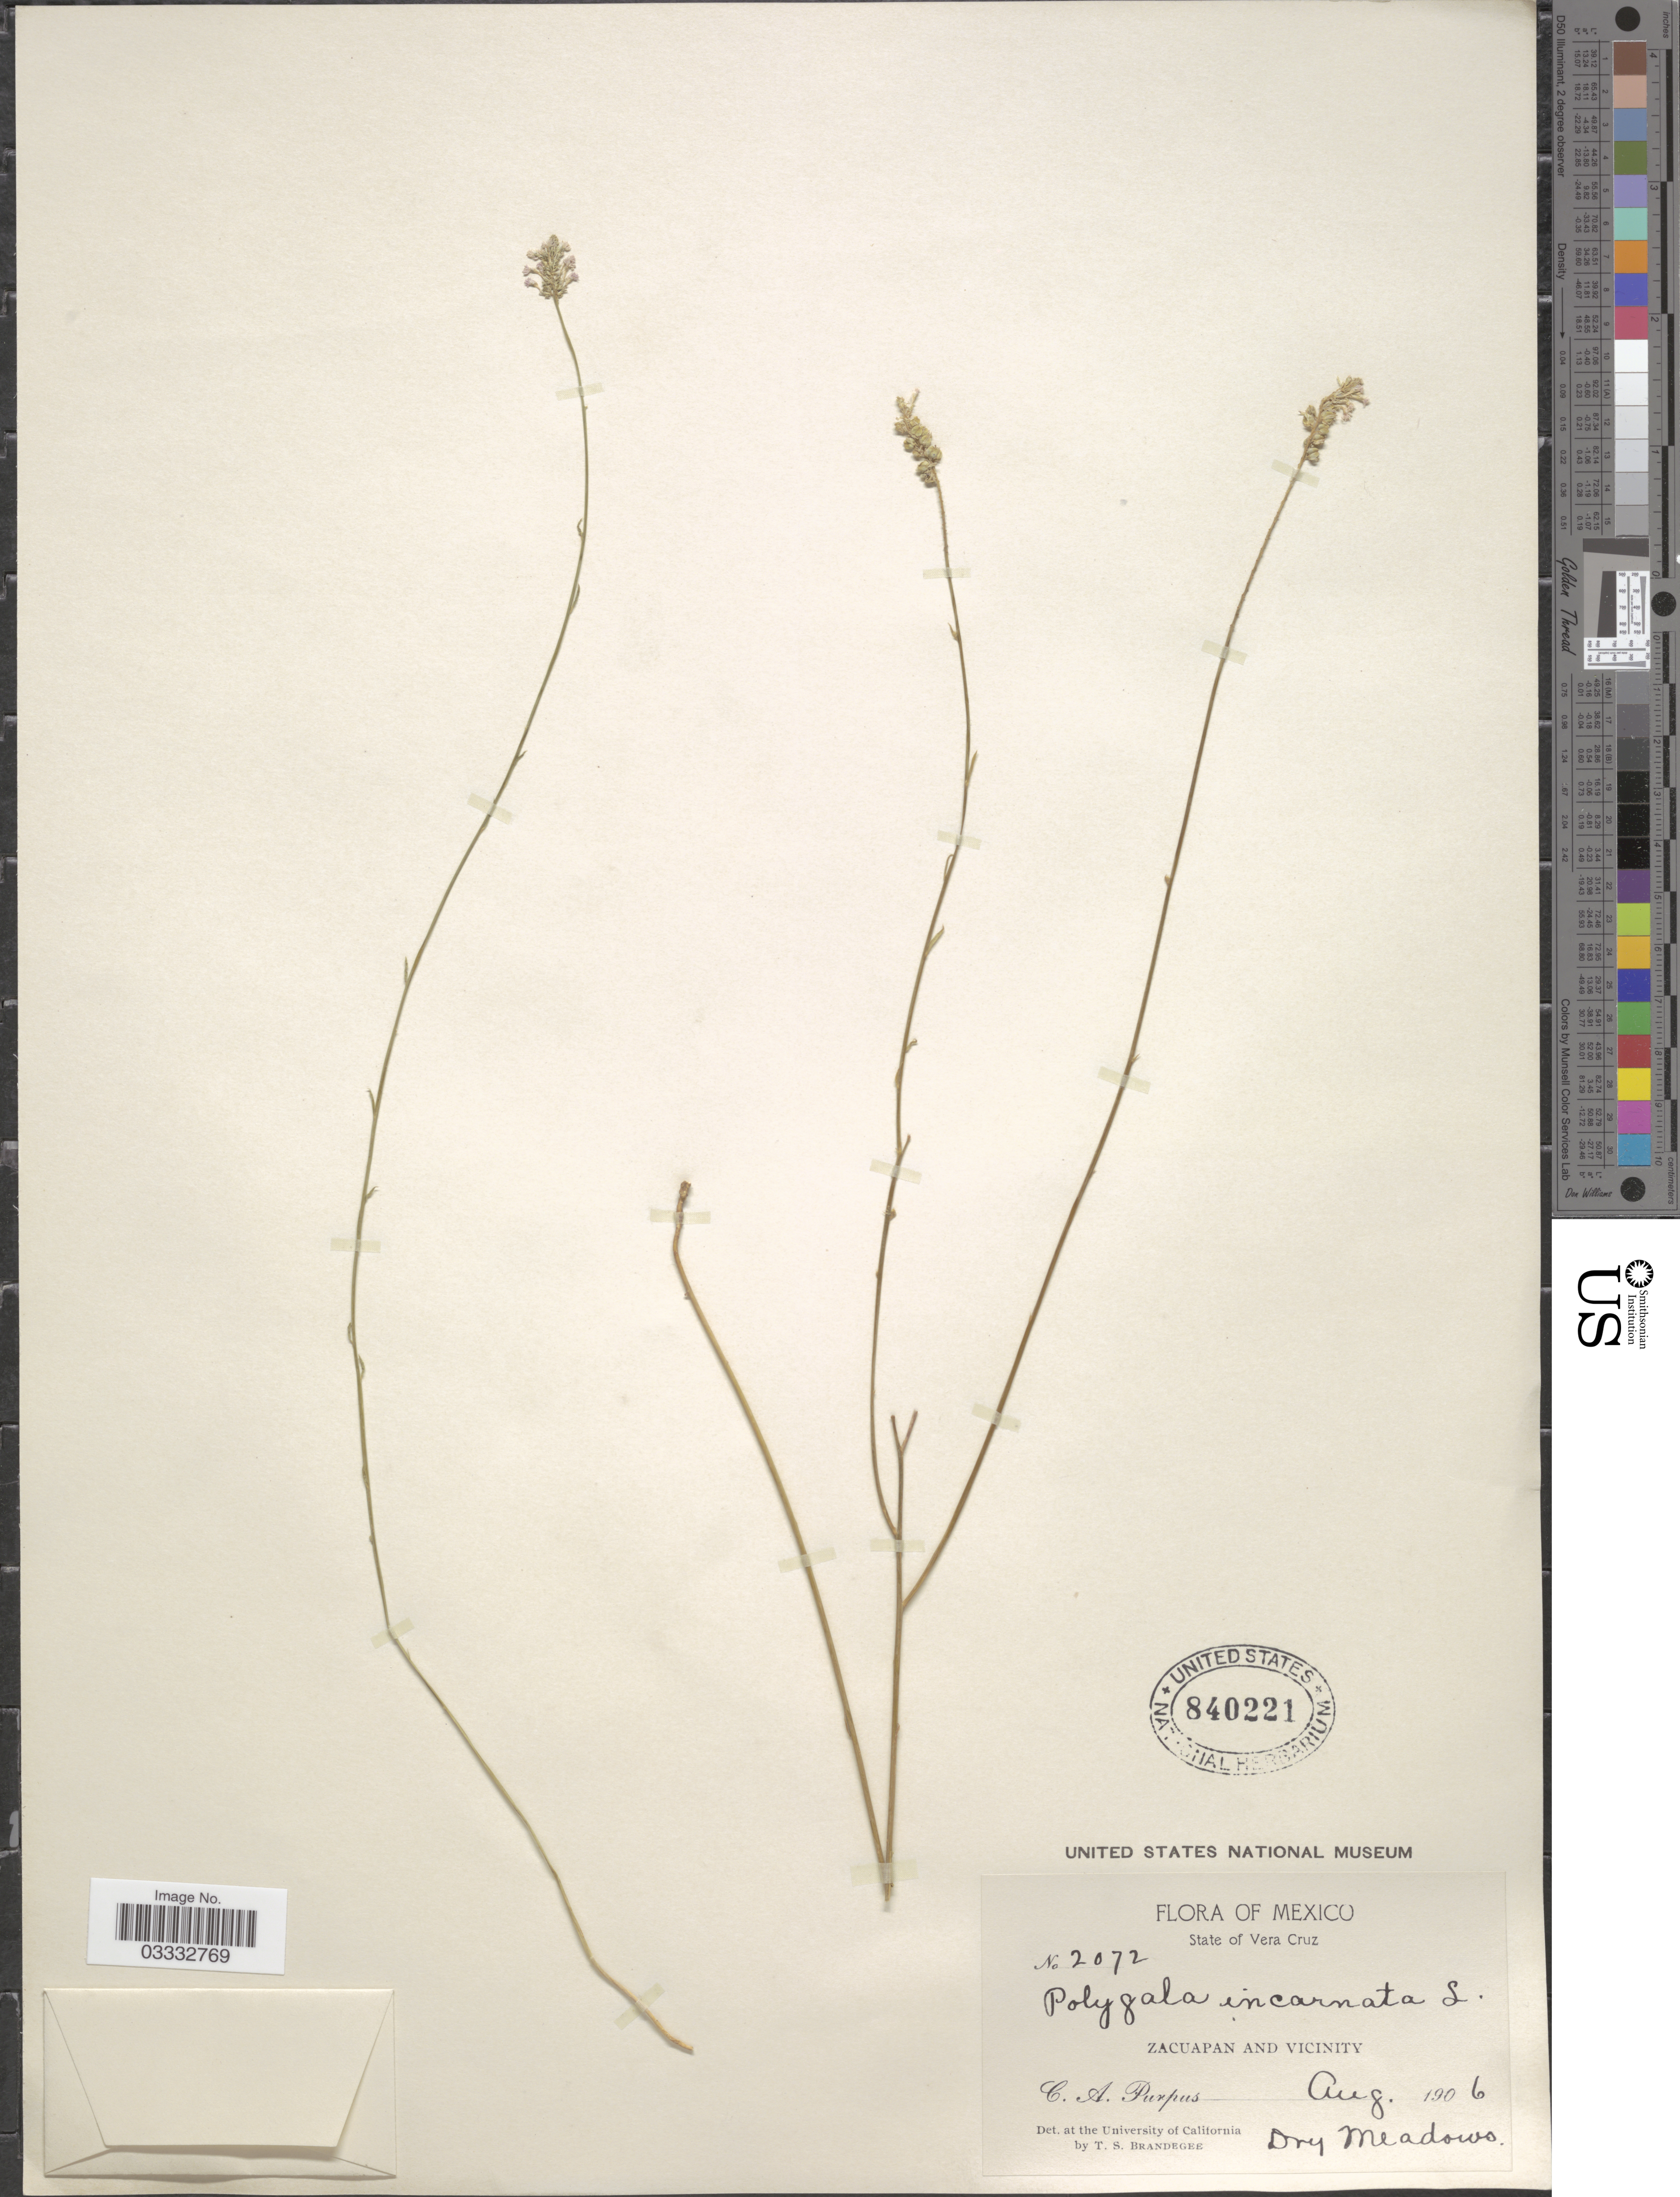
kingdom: Plantae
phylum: Tracheophyta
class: Magnoliopsida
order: Fabales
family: Polygalaceae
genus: Polygala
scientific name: Polygala incarnata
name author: L.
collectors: C. A. Purpus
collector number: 2072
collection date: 1906-08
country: Mexico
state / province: Veracruz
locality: State of Vera Cruz. Zacuapan and vicinity.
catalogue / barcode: US 840221